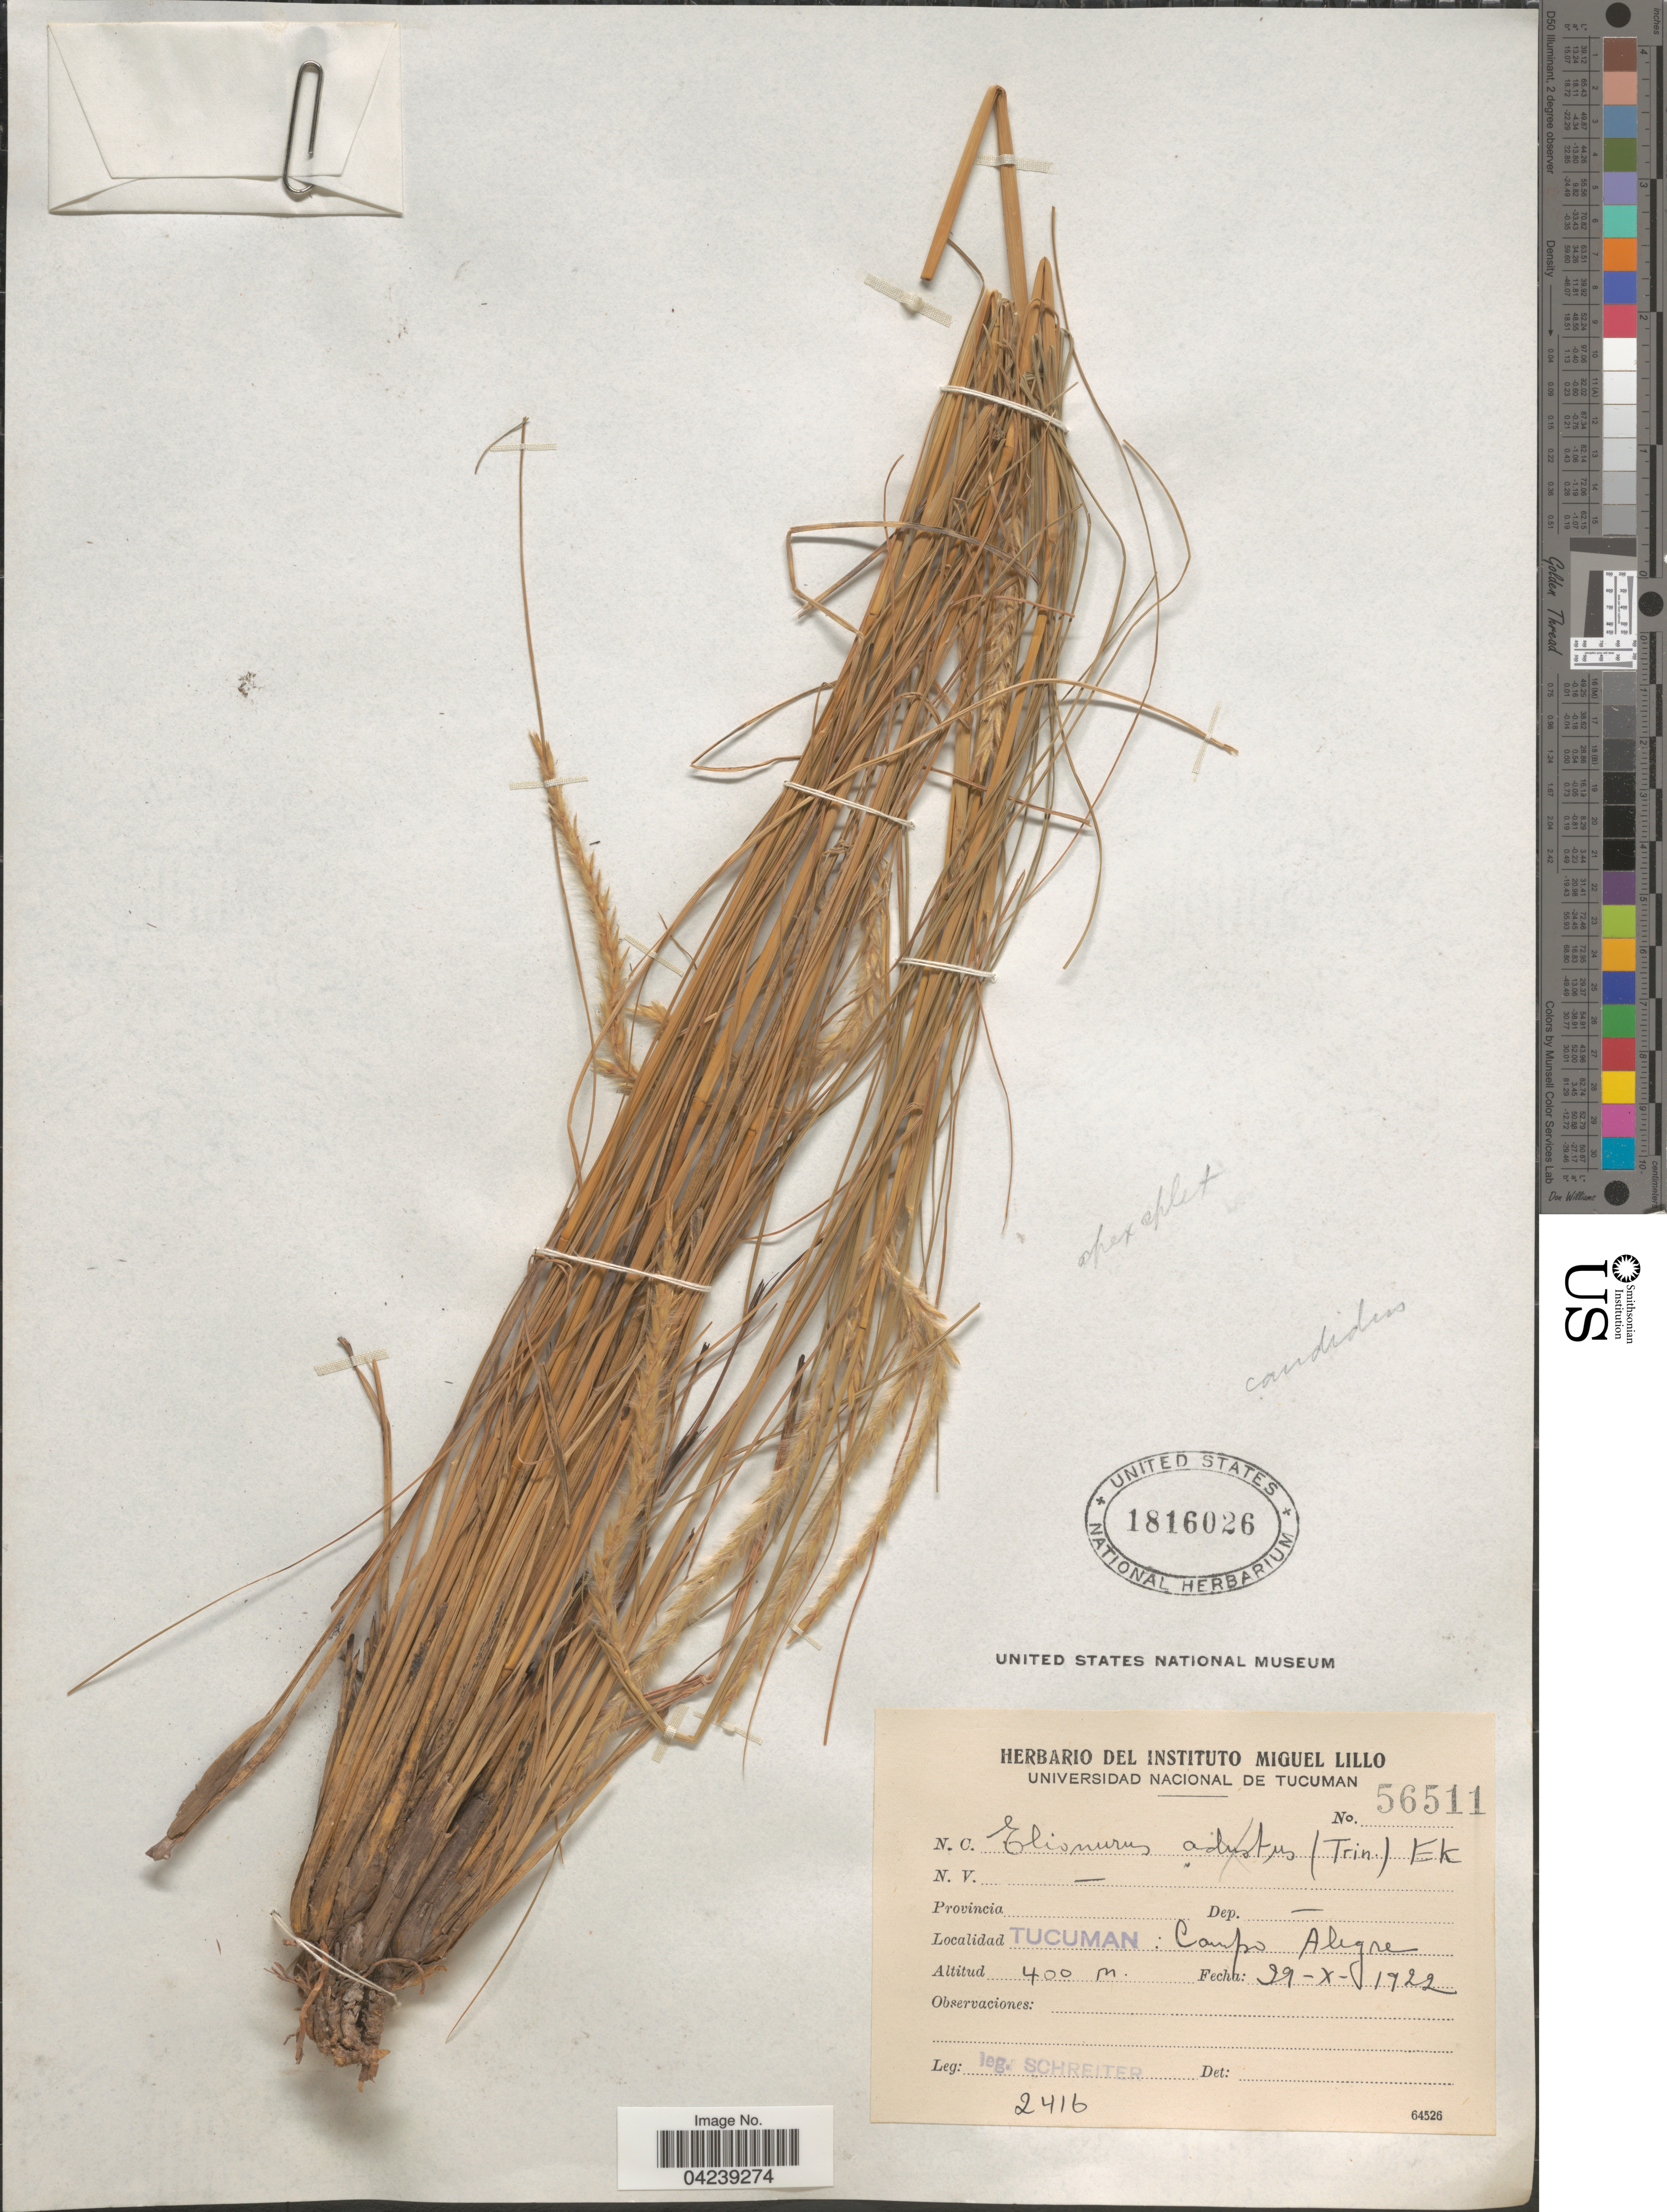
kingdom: Plantae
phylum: Tracheophyta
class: Liliopsida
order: Poales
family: Poaceae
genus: Elionurus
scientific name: Elionurus muticus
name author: (Spreng.) Kuntze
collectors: -. Schreiter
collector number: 2416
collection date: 1922-10-29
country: Argentina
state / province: Tucuman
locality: Campo Alegre.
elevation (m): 400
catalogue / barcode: US 1816026